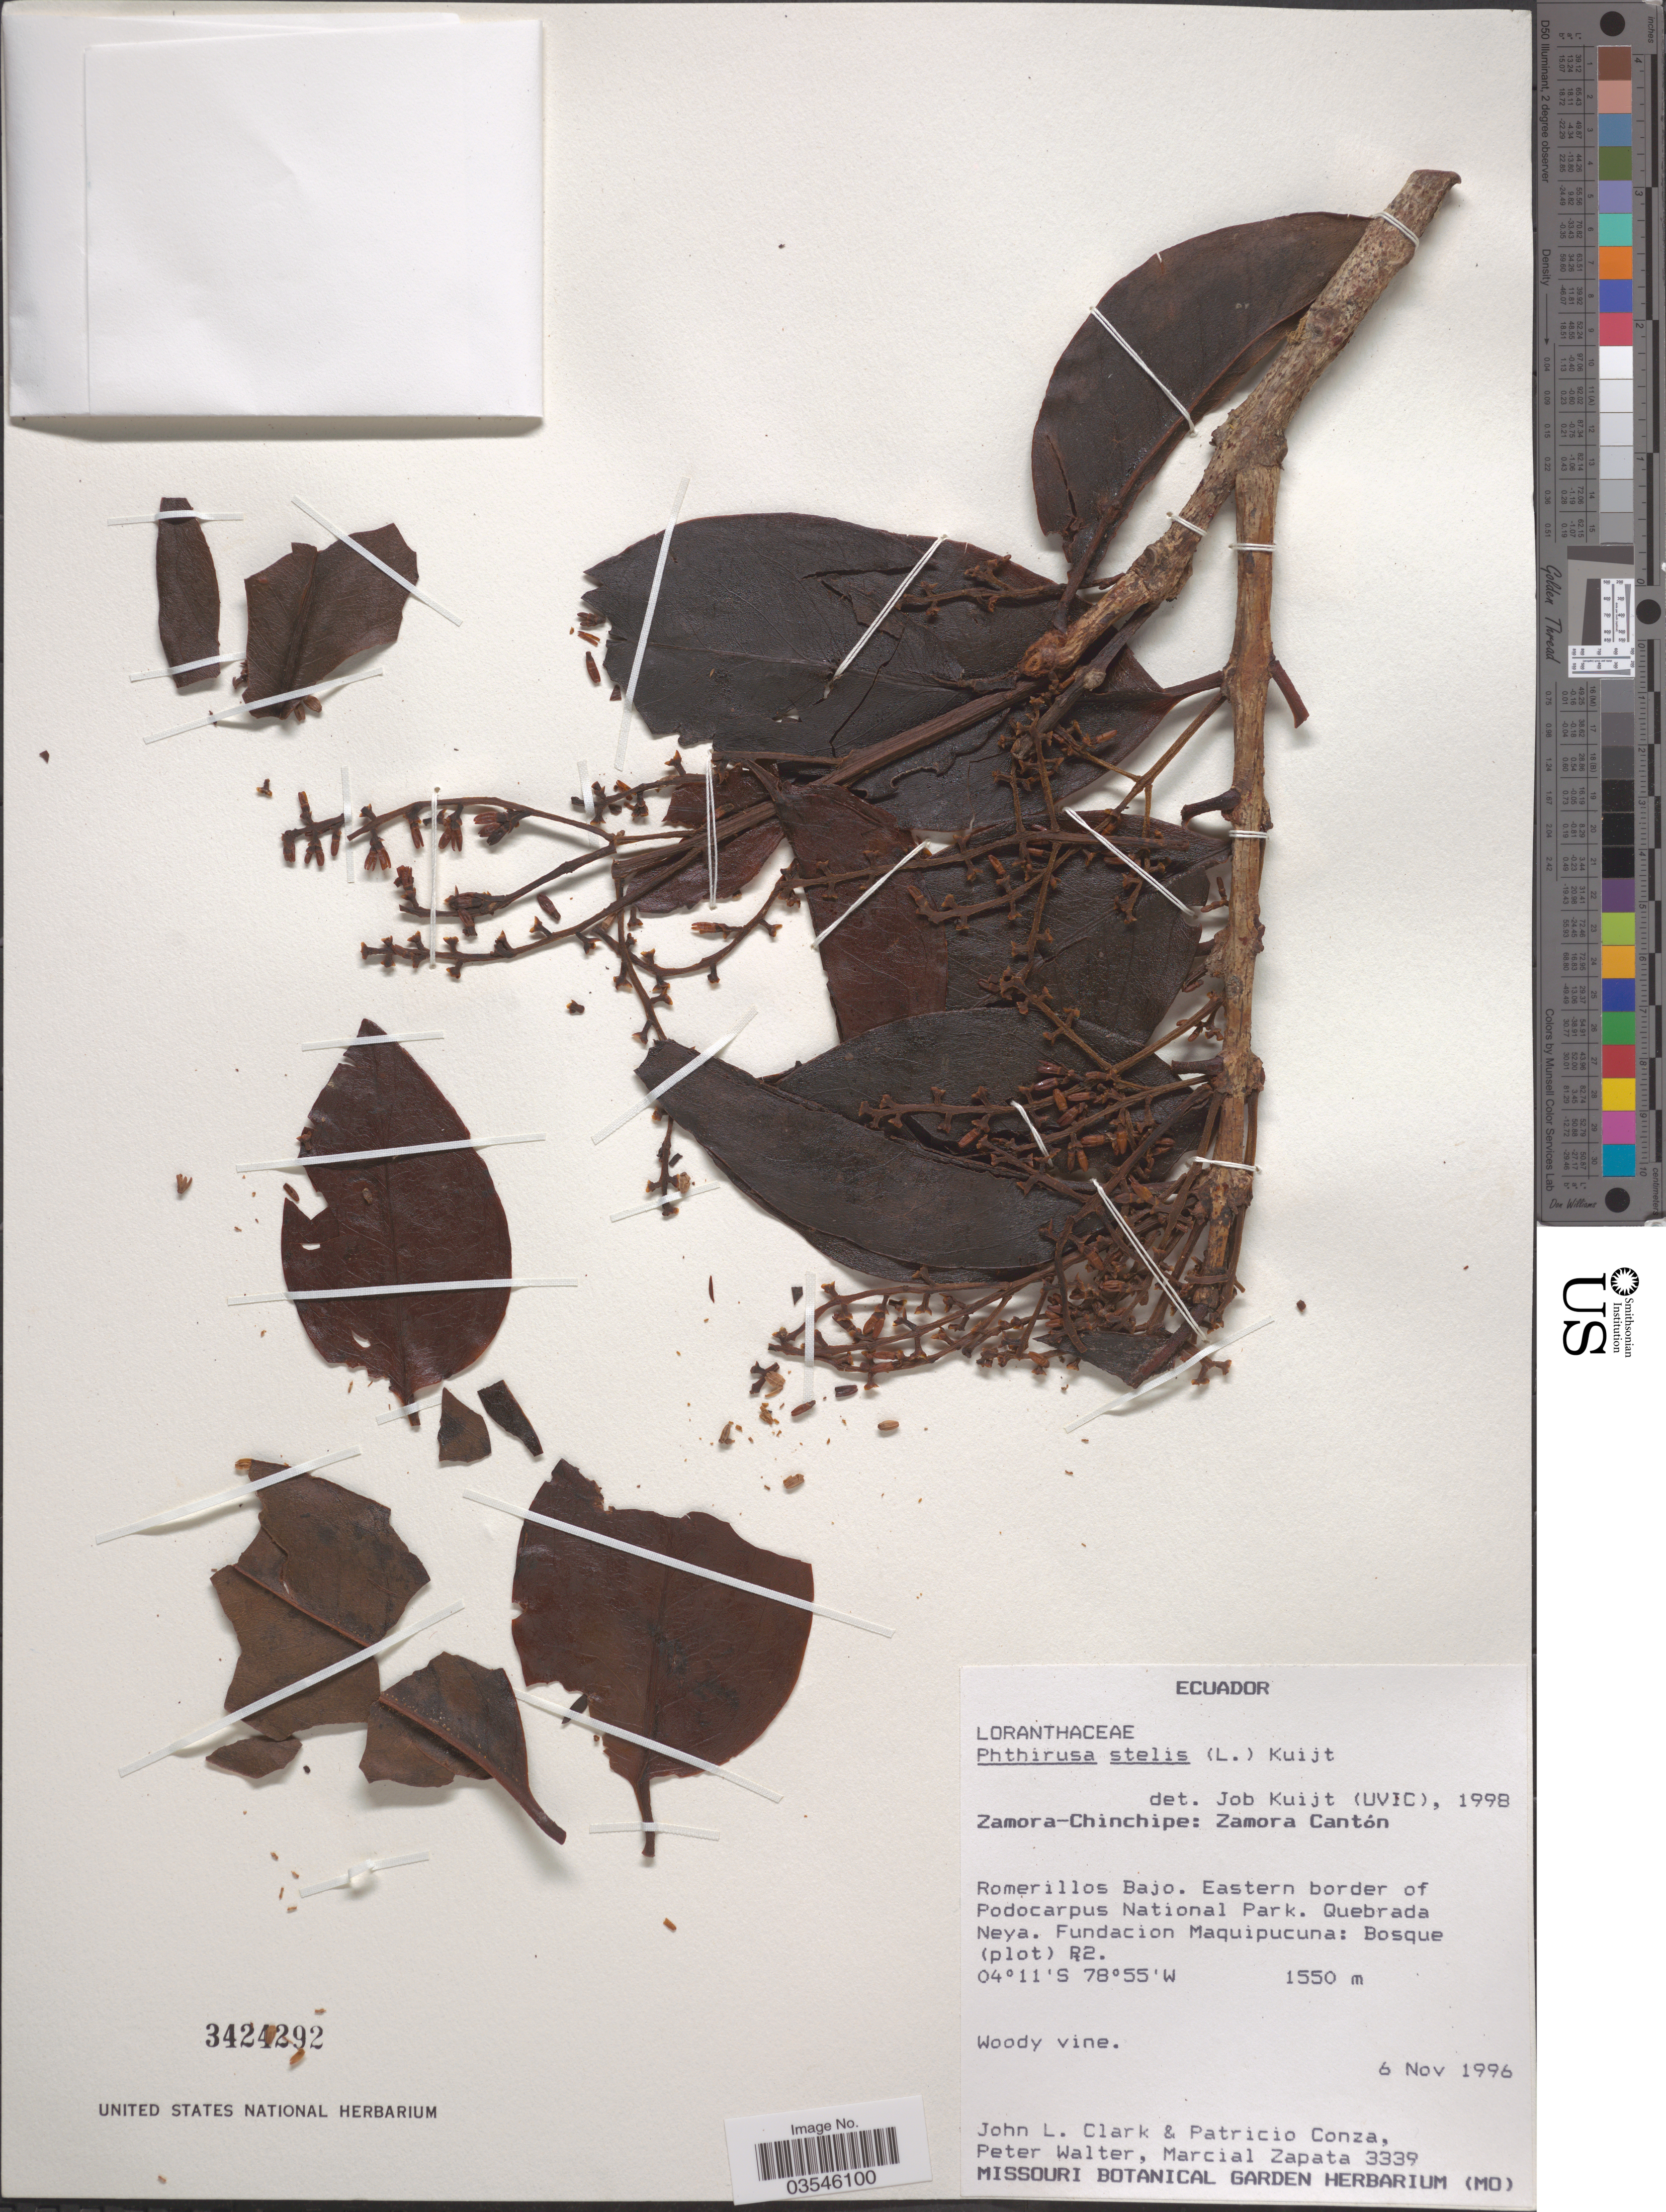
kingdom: Plantae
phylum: Tracheophyta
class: Magnoliopsida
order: Santalales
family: Loranthaceae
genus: Passovia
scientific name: Passovia pedunculata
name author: (Jacq.) Kuijt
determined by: Caraballo-Ortiz, Marcos A., (MISS), University of Mississippi (UNITED STATES)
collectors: J. L. Clark, P. Conza, P. Walter & M. Zapata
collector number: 3339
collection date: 1996-11-06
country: Ecuador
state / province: Zamora-Chinchipe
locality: Zamora Cantón. Romerillos Bajo. Eastern border of Podocarpus National Park. Quebrada Neya. Fundacion Maquipucuna: Bosque (plot) R2.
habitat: Bosque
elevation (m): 1550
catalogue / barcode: US 3424292